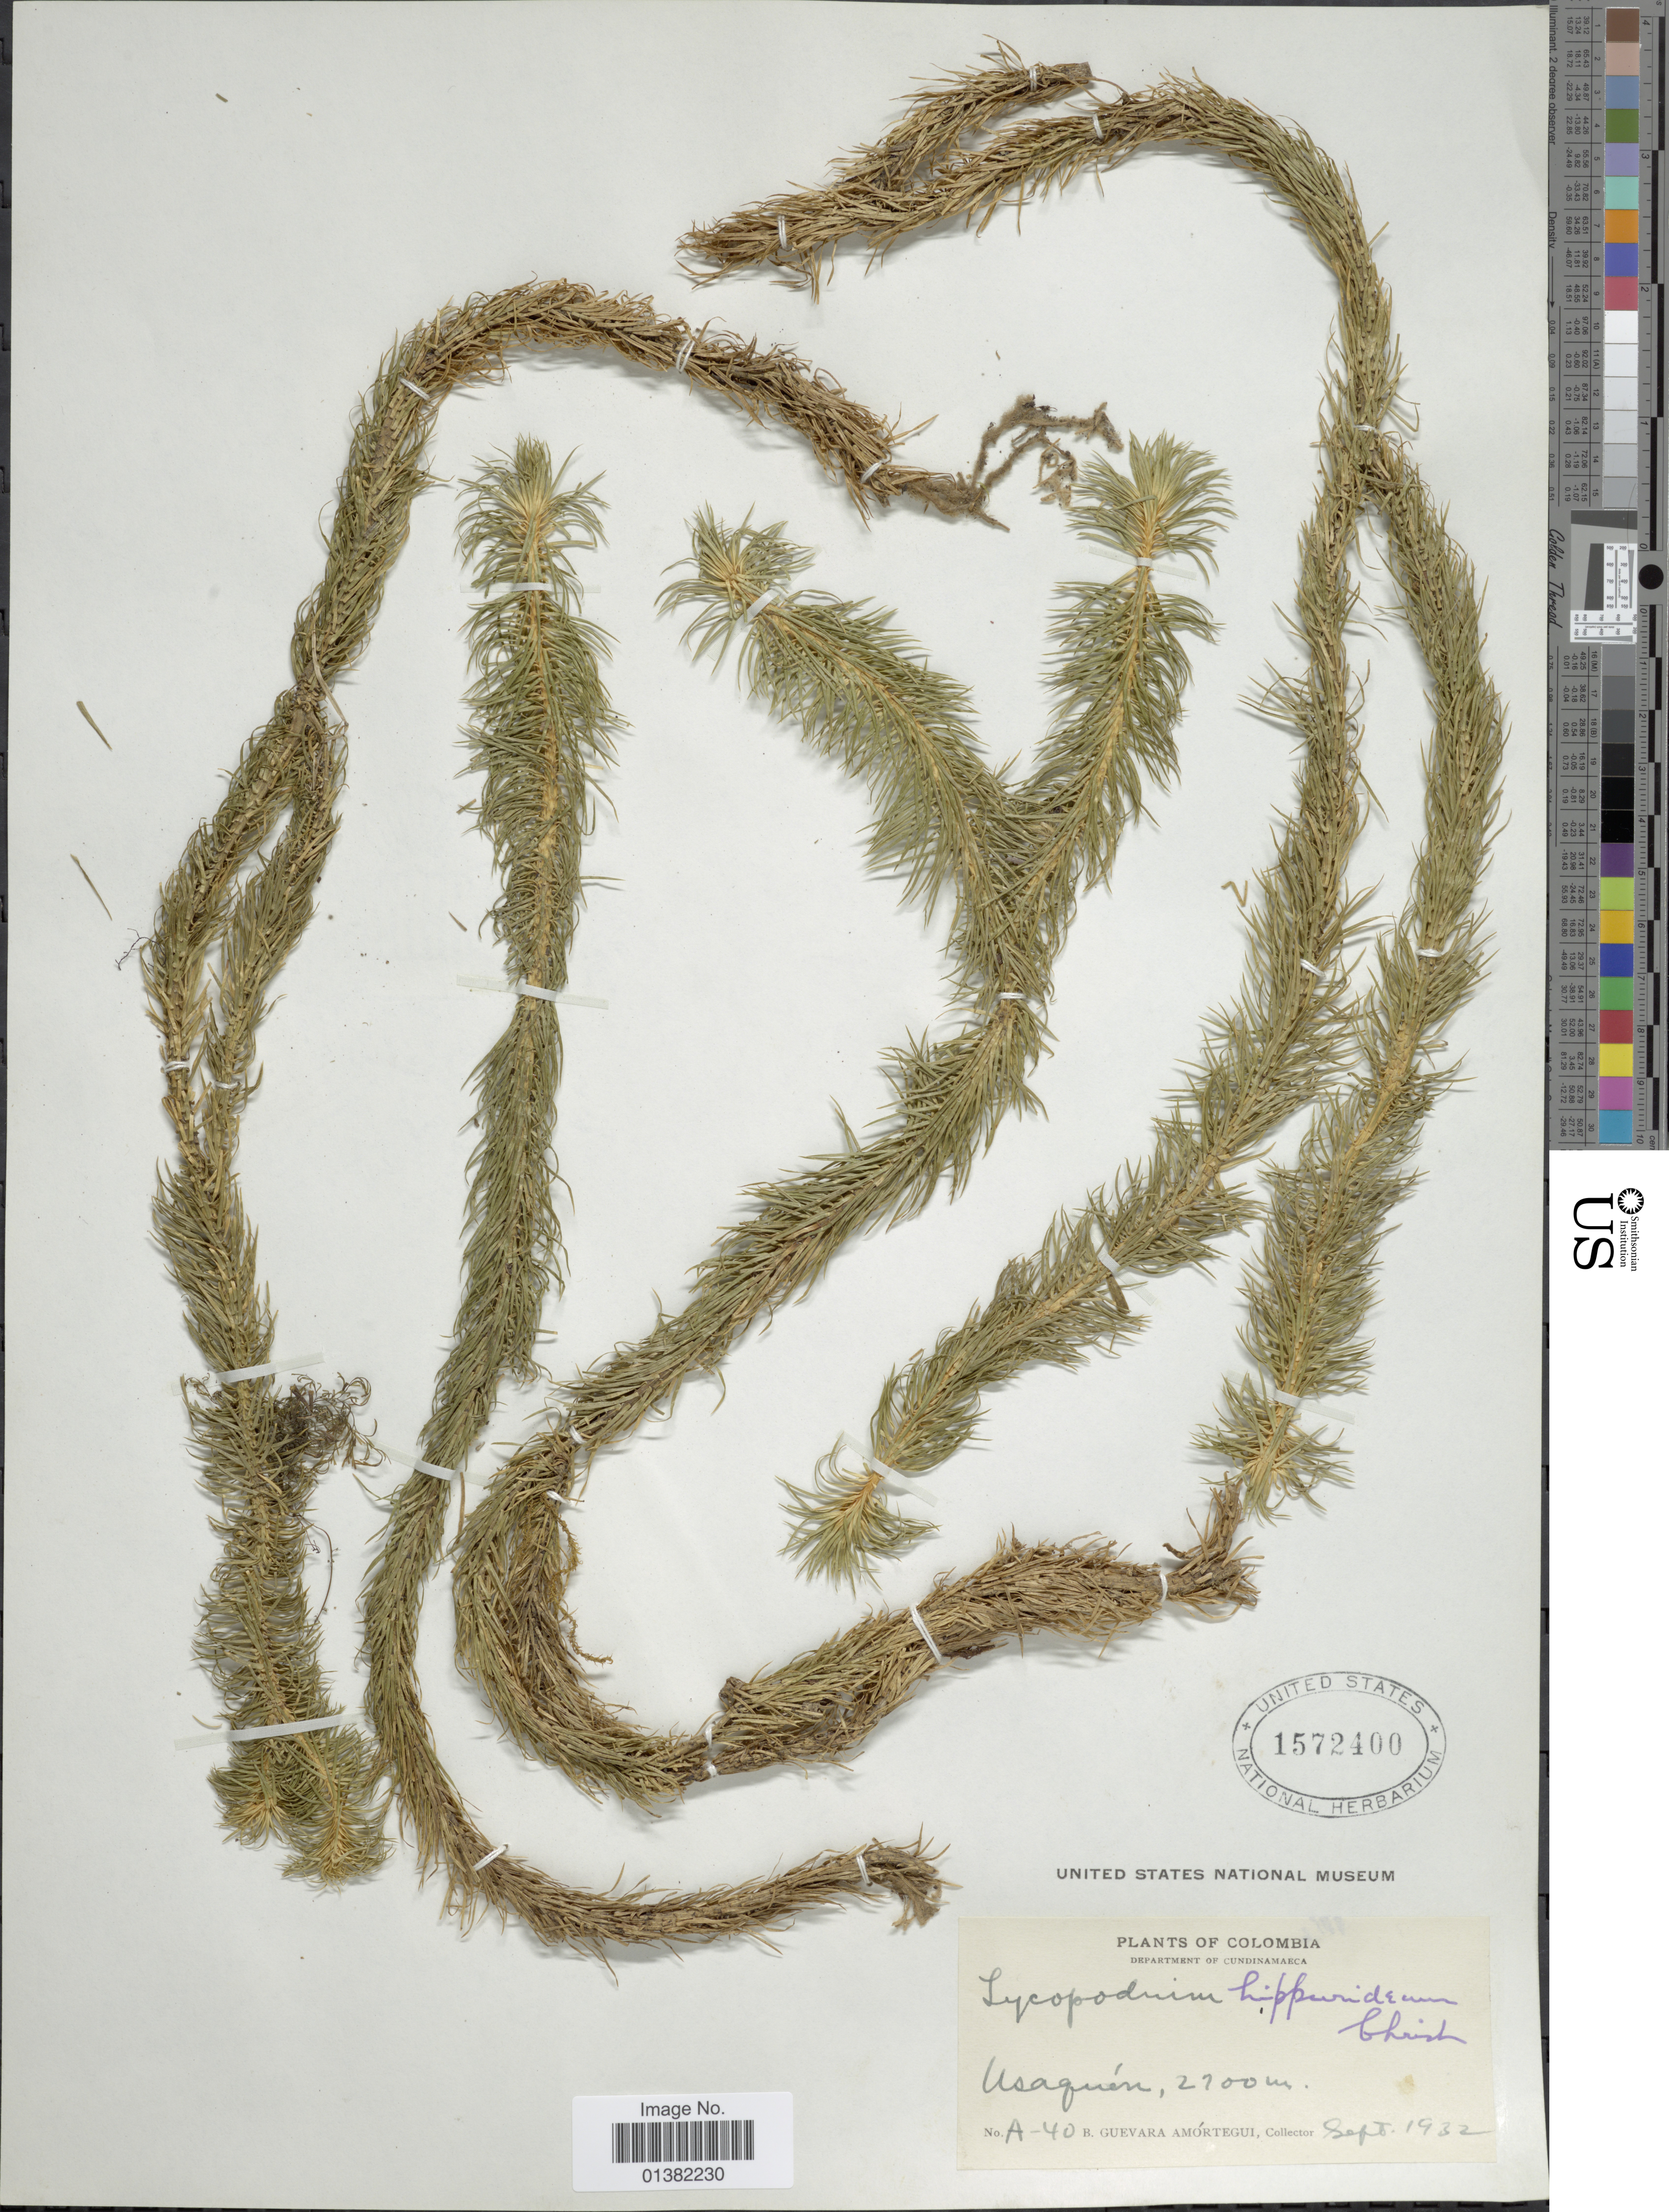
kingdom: Plantae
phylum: Tracheophyta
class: Lycopodiopsida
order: Lycopodiales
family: Lycopodiaceae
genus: Phlegmariurus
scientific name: Phlegmariurus hippurideus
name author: (Christ) B. Øllg.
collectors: B. Guevara Amortegui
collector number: A-40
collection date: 1932-09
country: Colombia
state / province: Cundinamarca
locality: Usaguén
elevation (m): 2700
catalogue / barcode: US 1572400